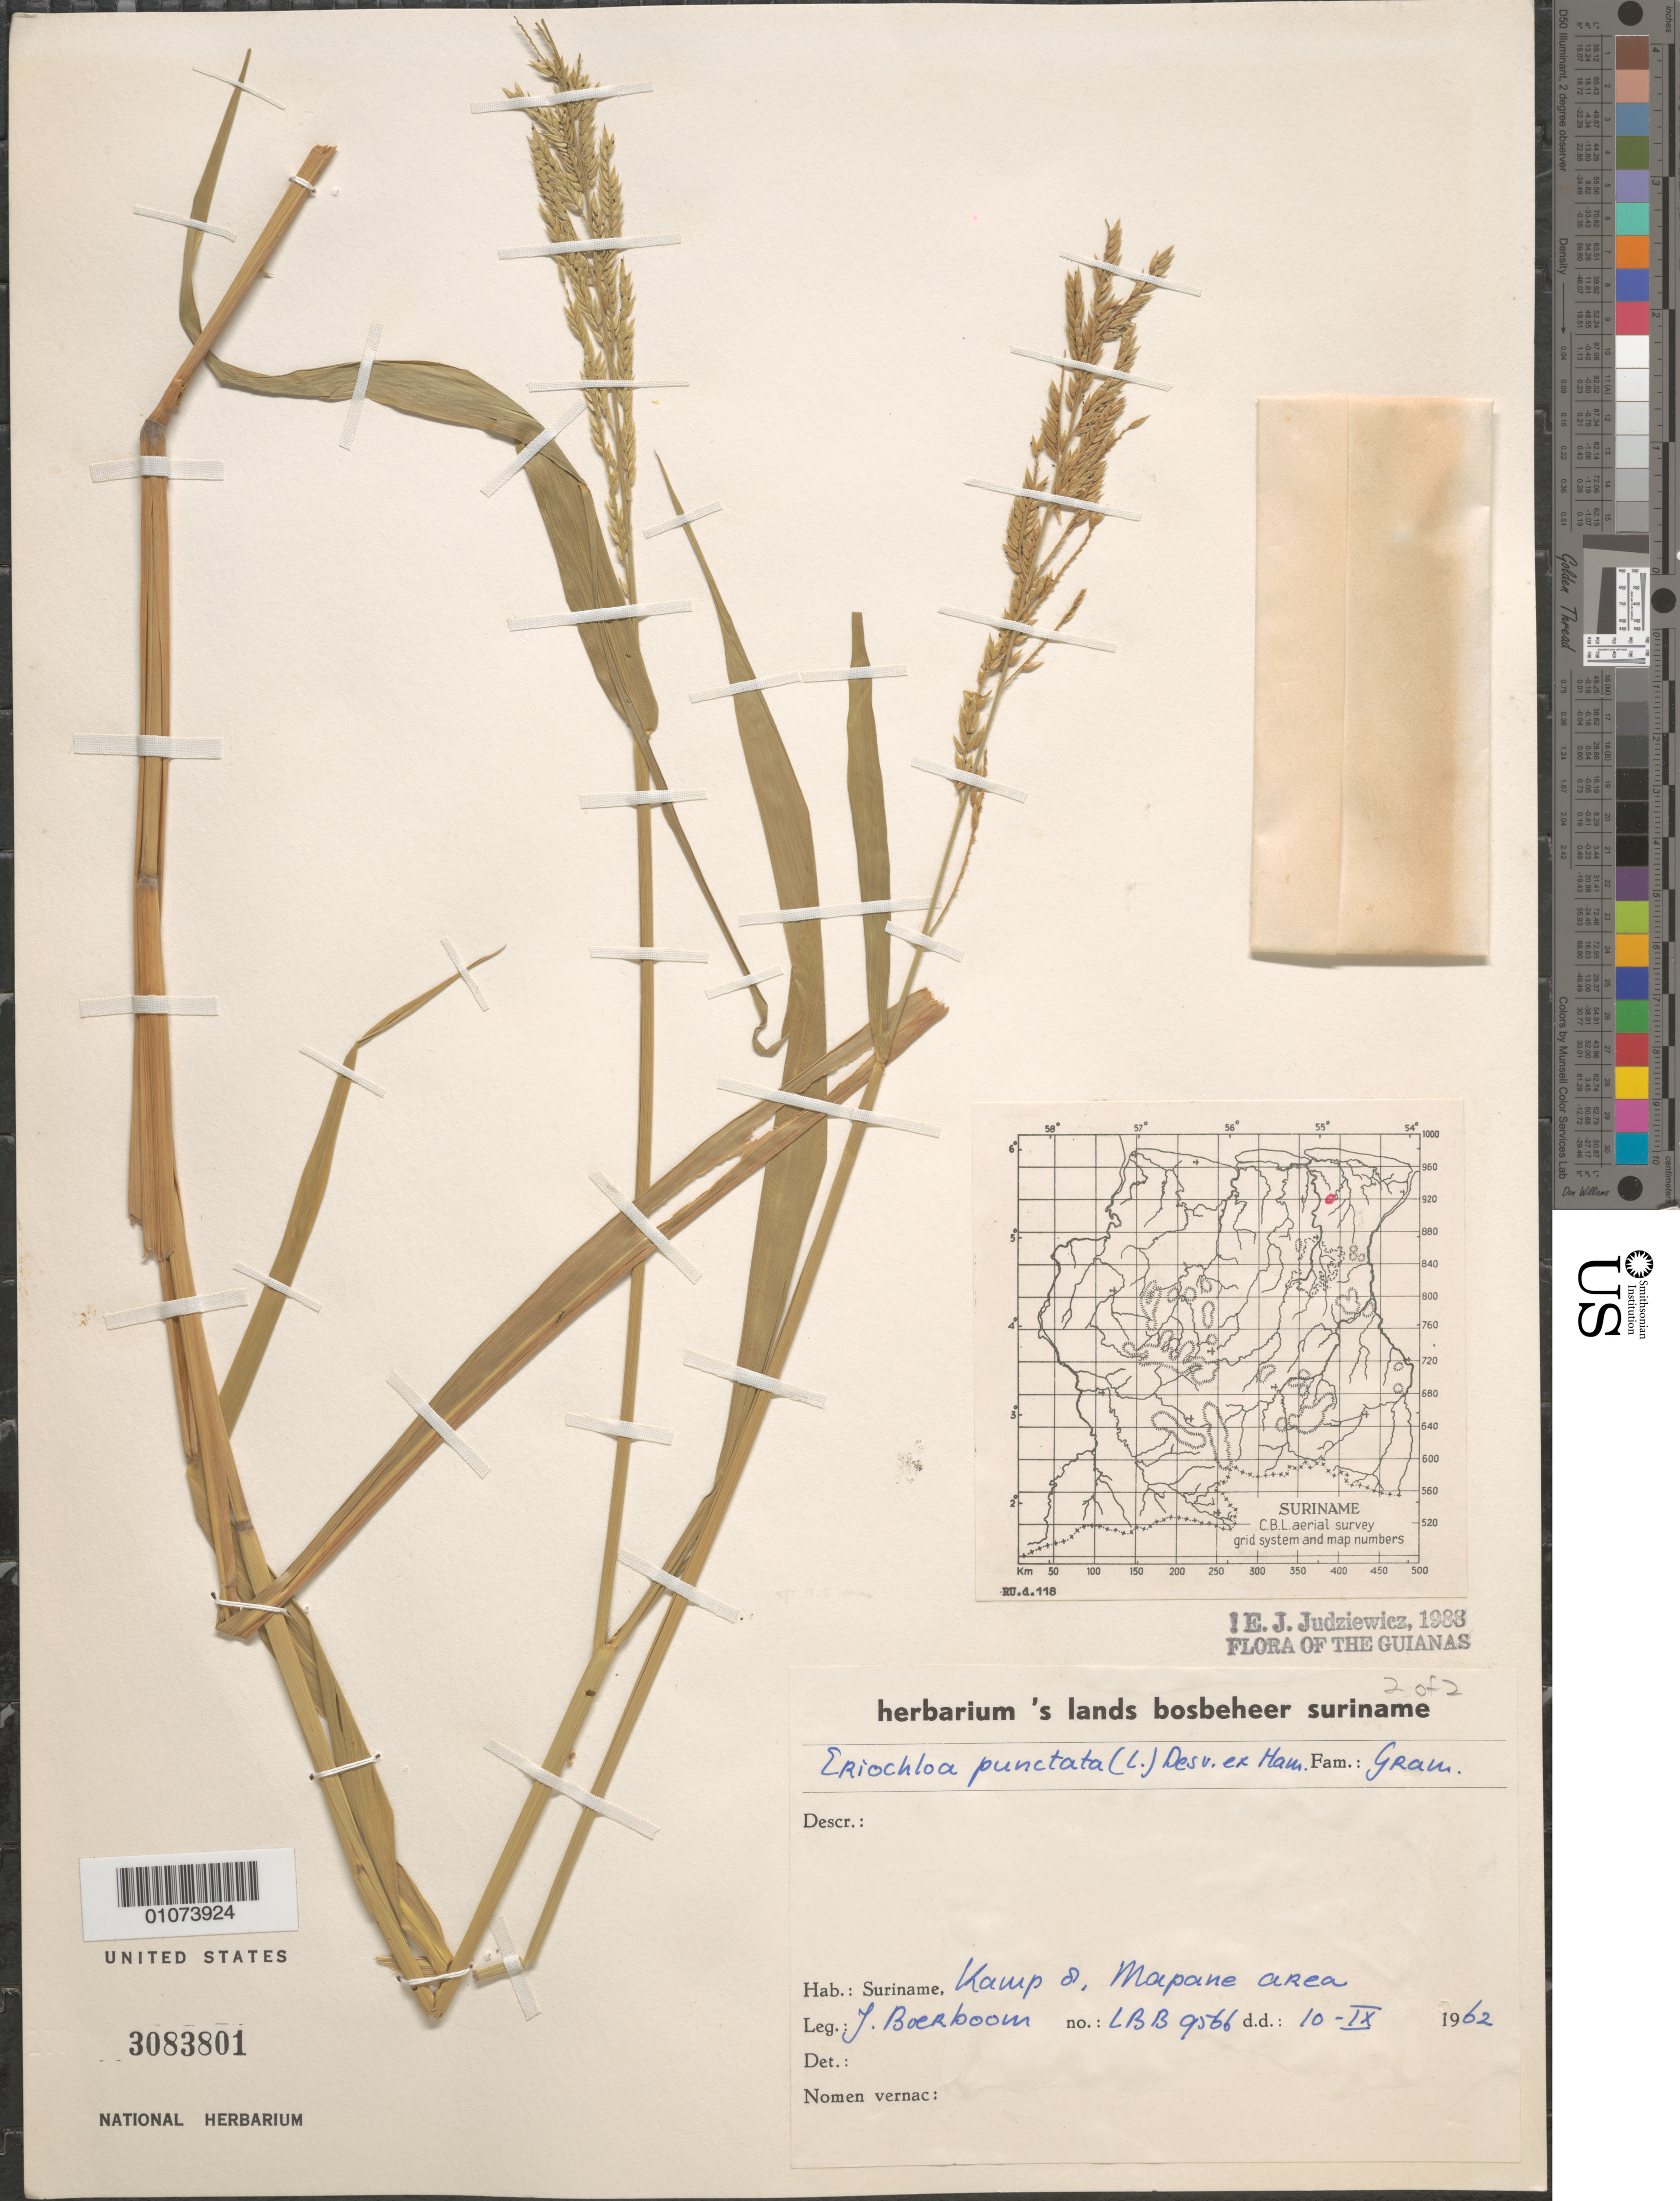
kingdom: Plantae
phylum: Tracheophyta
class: Liliopsida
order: Poales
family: Poaceae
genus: Eriochloa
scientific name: Eriochloa punctata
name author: (L.) Desv. ex Ham.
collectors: J. Boerboom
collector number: LBB9566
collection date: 1962-09-10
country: Suriname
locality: Kamp 8, Mapane area.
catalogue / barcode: US 3083801